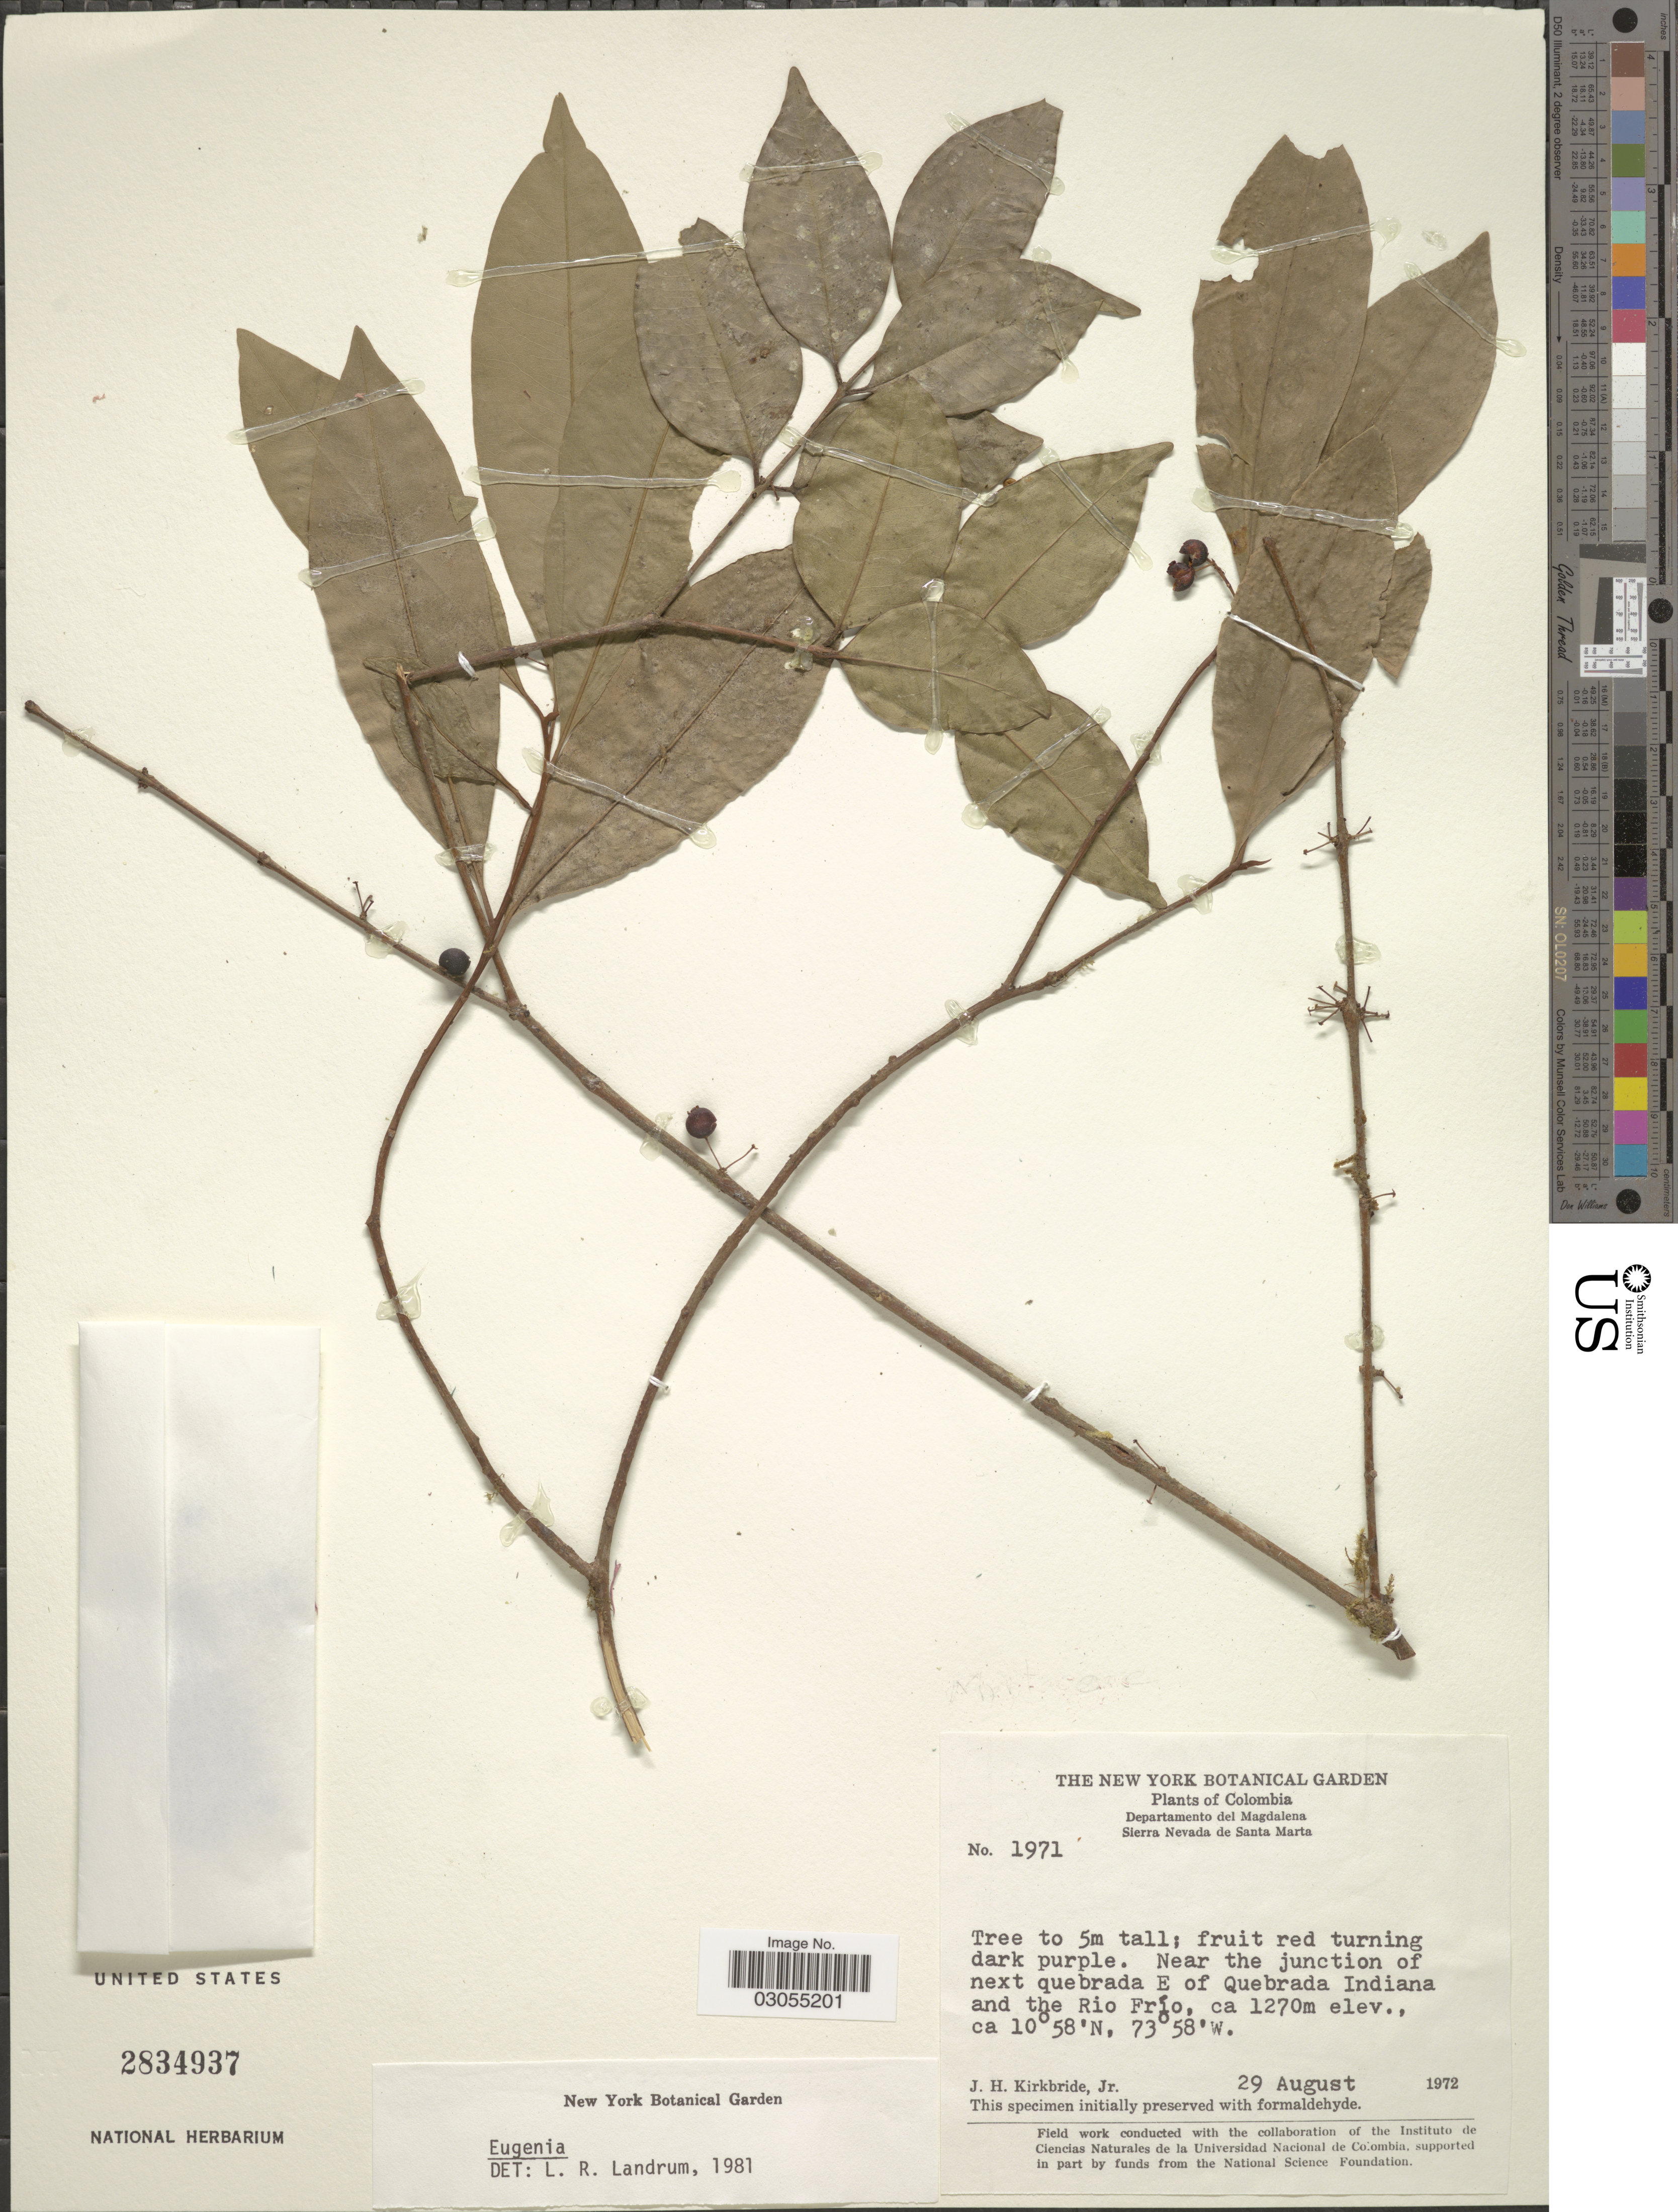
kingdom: Plantae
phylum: Tracheophyta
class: Magnoliopsida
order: Myrtales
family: Myrtaceae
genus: Eugenia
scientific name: Eugenia sp.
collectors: J. Kirkbride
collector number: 1971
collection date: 1972-08-29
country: Colombia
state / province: Magdalena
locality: Departamento del Magdalena. Sierra Nevada de Santa Marta. Near the junction of next quebrada E of Quebrada Indiana and the Rio Frío.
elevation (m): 1270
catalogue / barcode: US 2834937